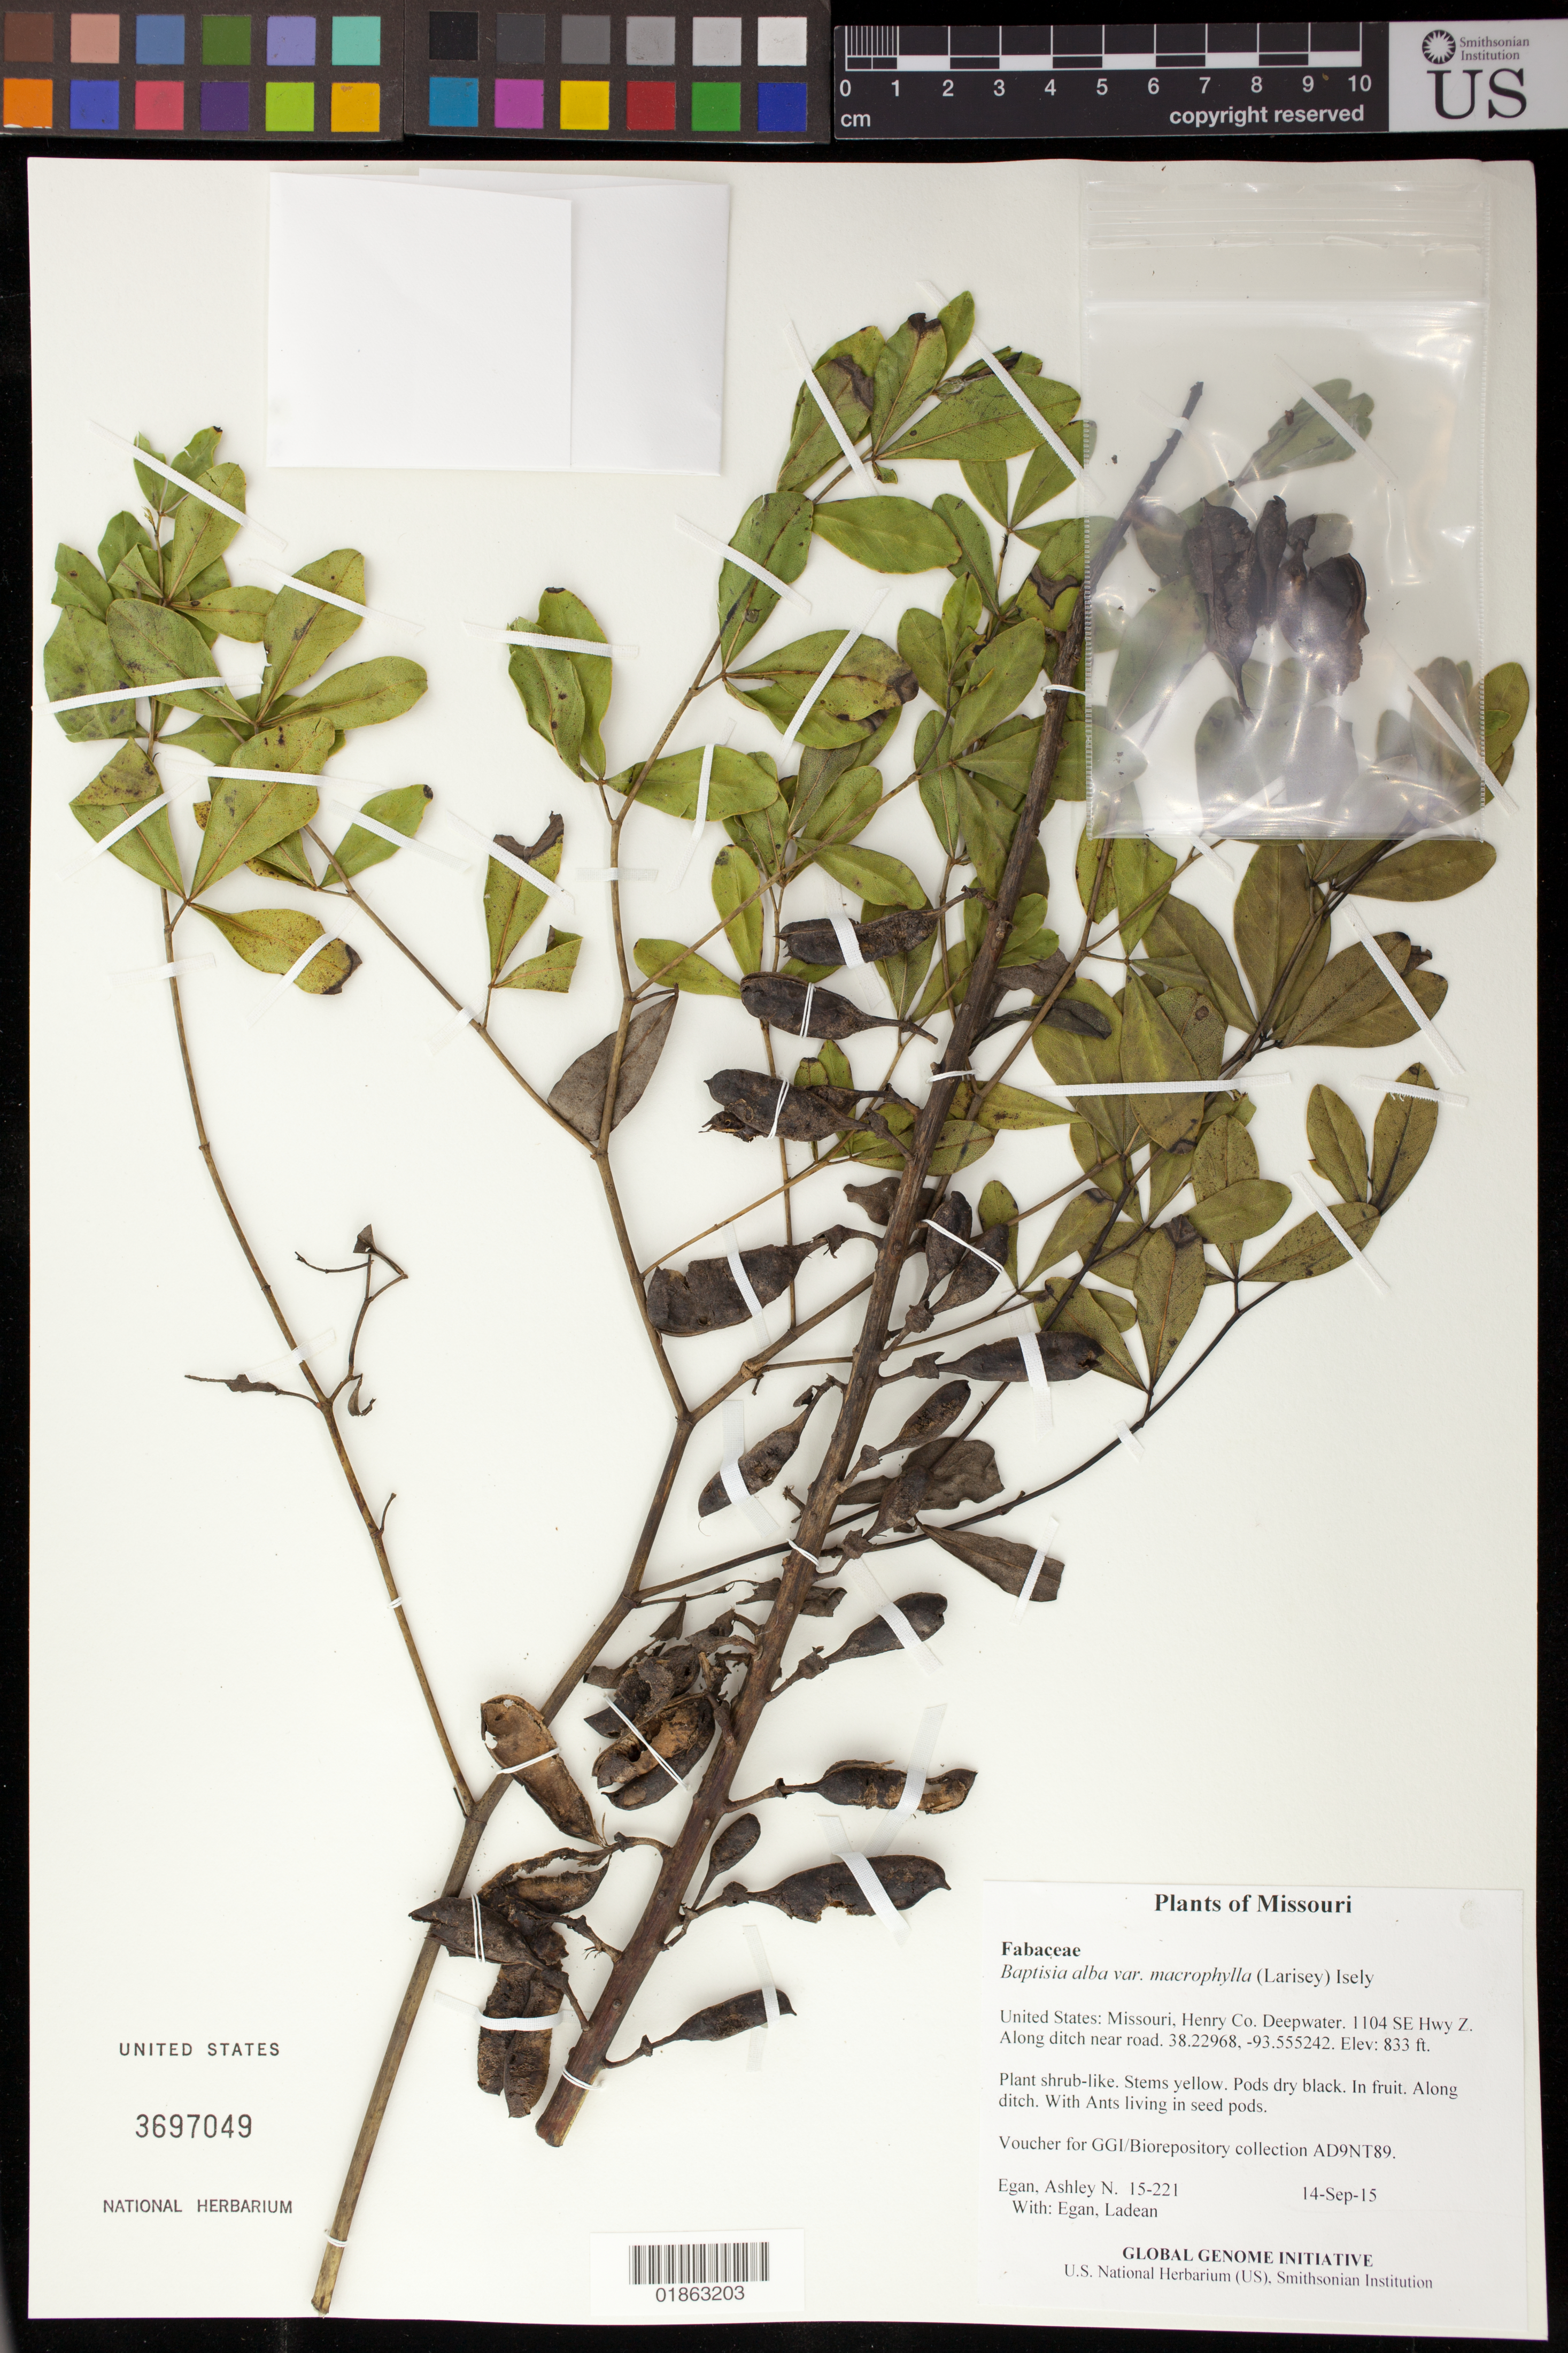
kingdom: Plantae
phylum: Tracheophyta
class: Magnoliopsida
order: Fabales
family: Fabaceae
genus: Baptisia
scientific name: Baptisia alba var. macrophylla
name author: (Larisey) Isely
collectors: A. N. Egan & L. Egan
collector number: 15-221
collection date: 2015-09-14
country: United States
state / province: Missouri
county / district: Henry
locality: Deepwater. 1104 SE Hwy Z. Along ditch near road.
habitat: Along ditch.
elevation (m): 254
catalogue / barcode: US 3697049